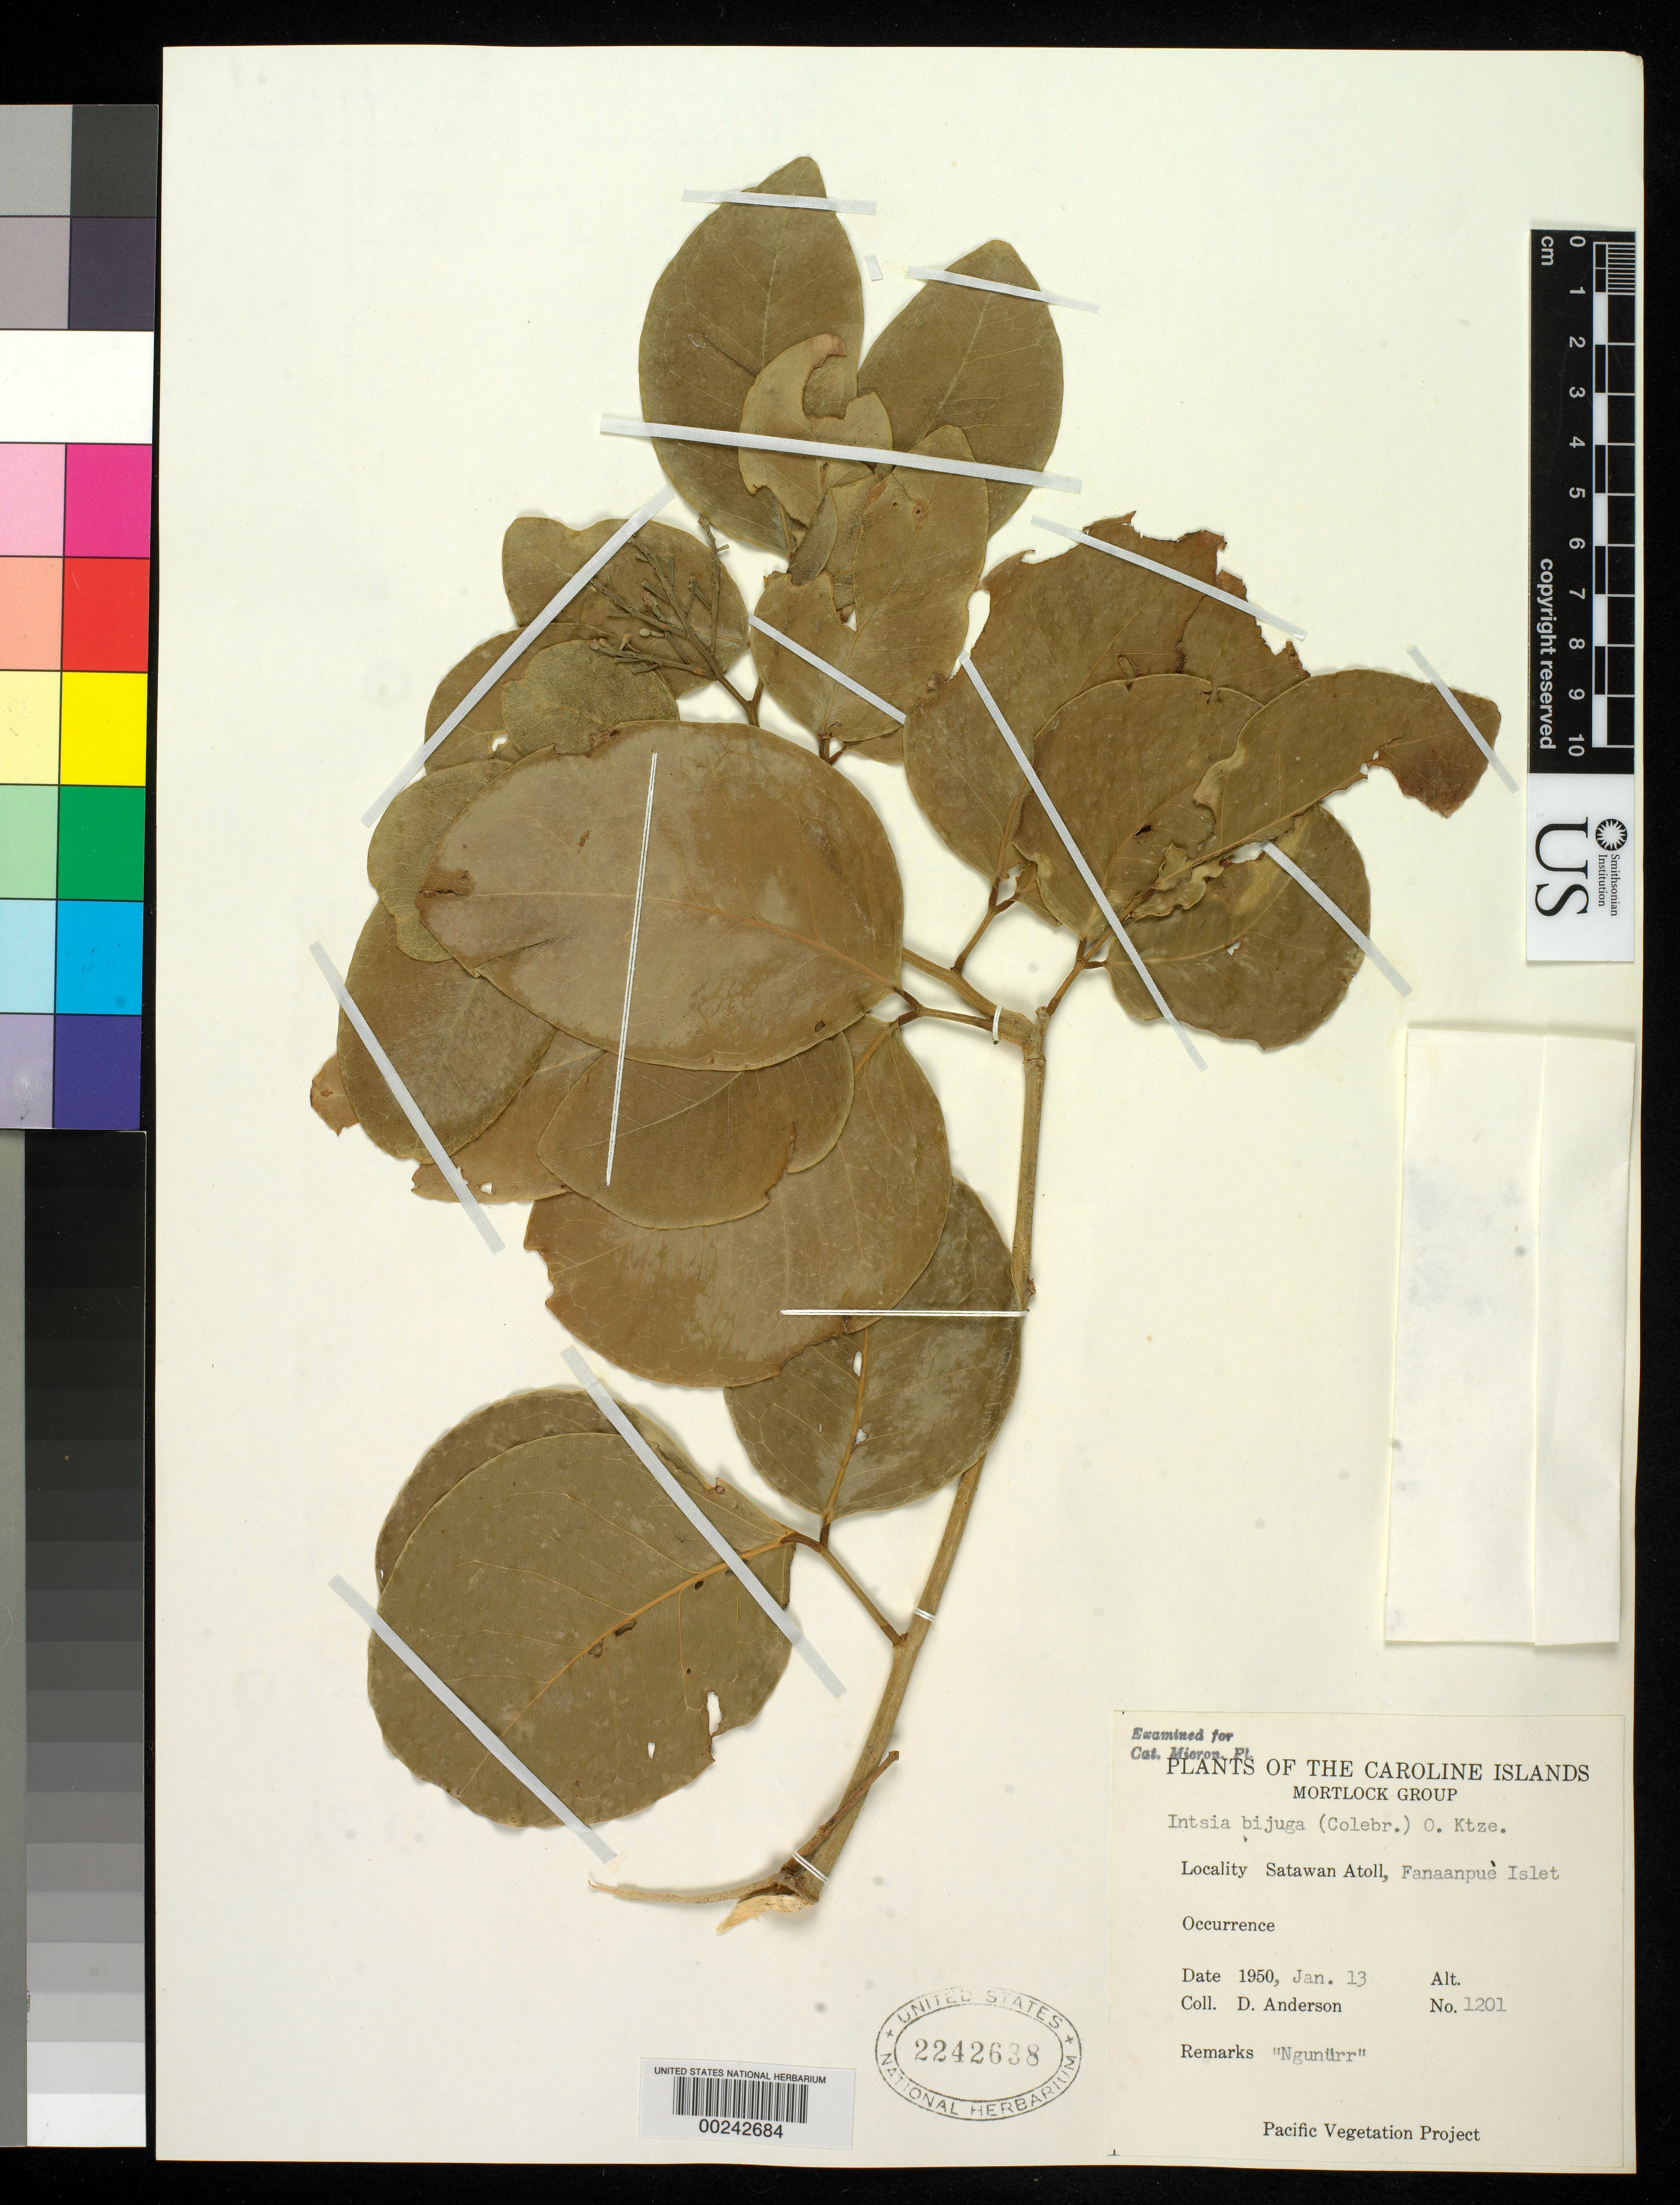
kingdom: Plantae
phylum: Tracheophyta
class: Magnoliopsida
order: Fabales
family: Fabaceae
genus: Intsia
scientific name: Intsia bijuga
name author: (Colebr.) Kuntze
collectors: D. Anderson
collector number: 1201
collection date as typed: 13 Jan 1950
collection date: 1950-01-13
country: Micronesia, Federated States of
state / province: Truk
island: Satawan Atoll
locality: Fanaanpue Islet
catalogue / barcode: US 2242638